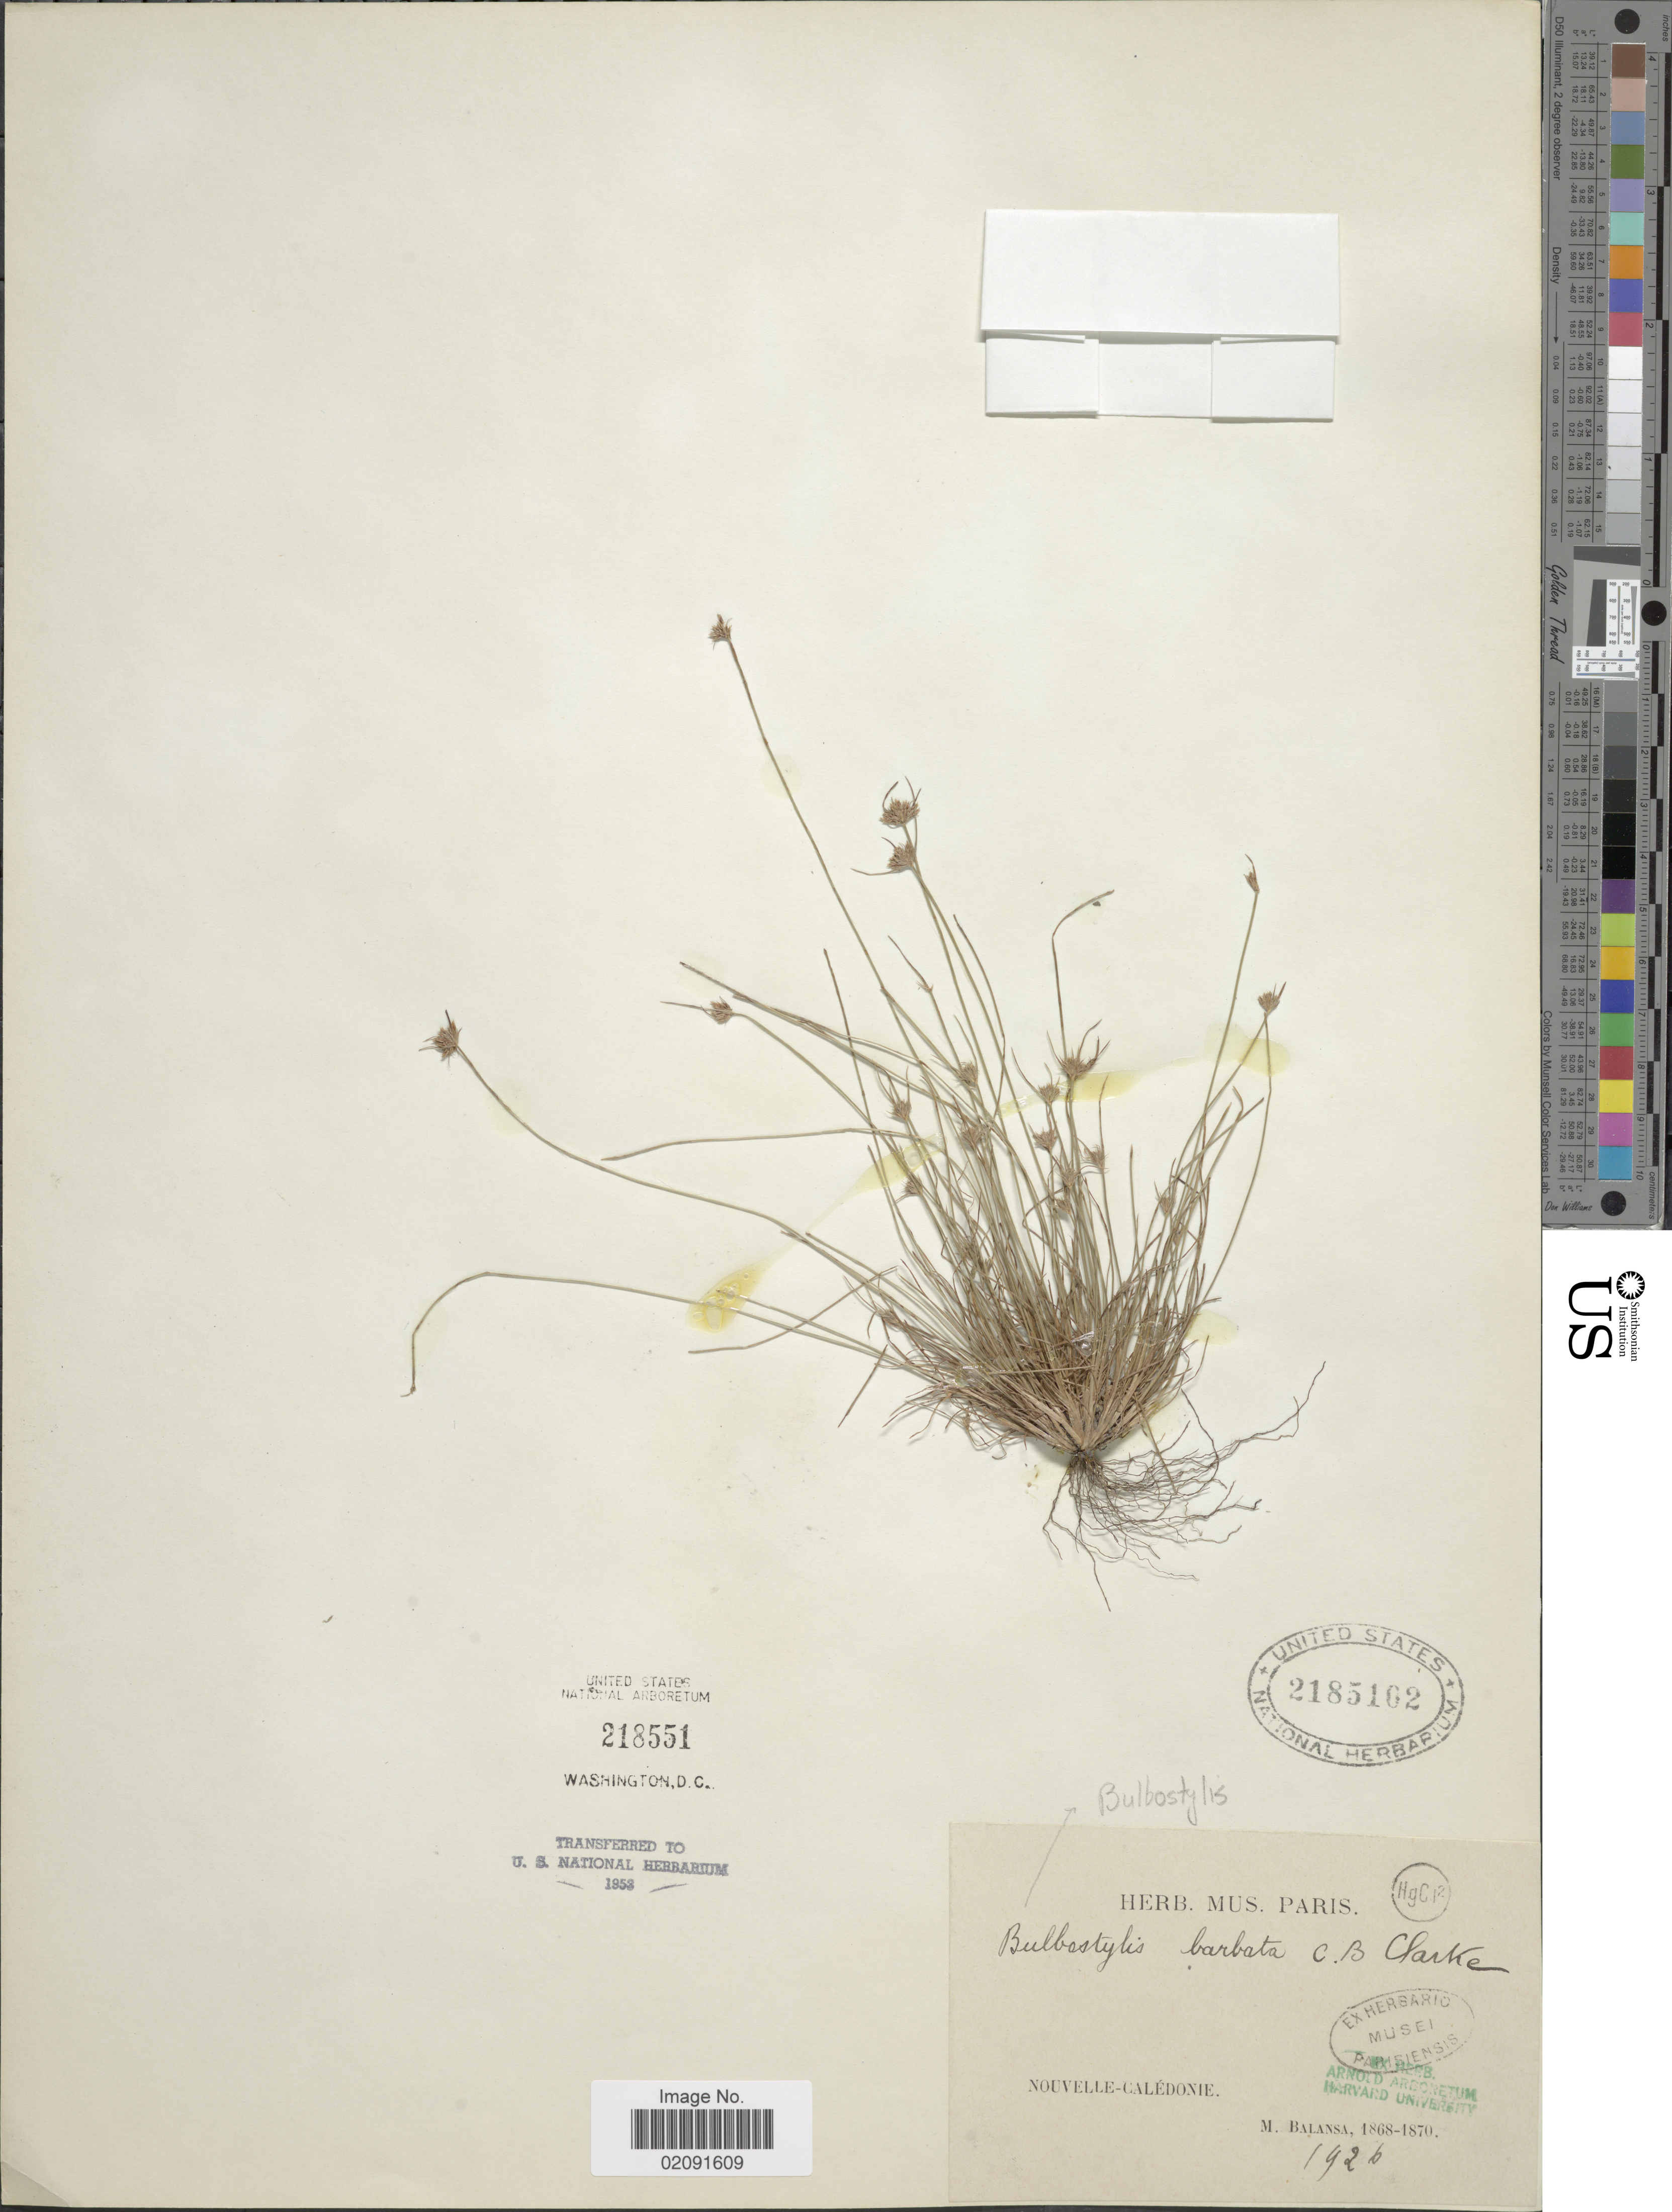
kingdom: Plantae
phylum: Tracheophyta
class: Liliopsida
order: Poales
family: Cyperaceae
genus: Bulbostylis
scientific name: Bulbostylis barbata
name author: (Rottb.) C.B. Clarke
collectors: B. Balansa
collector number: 1926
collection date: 1868/1870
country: New Caledonia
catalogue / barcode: US 2185102